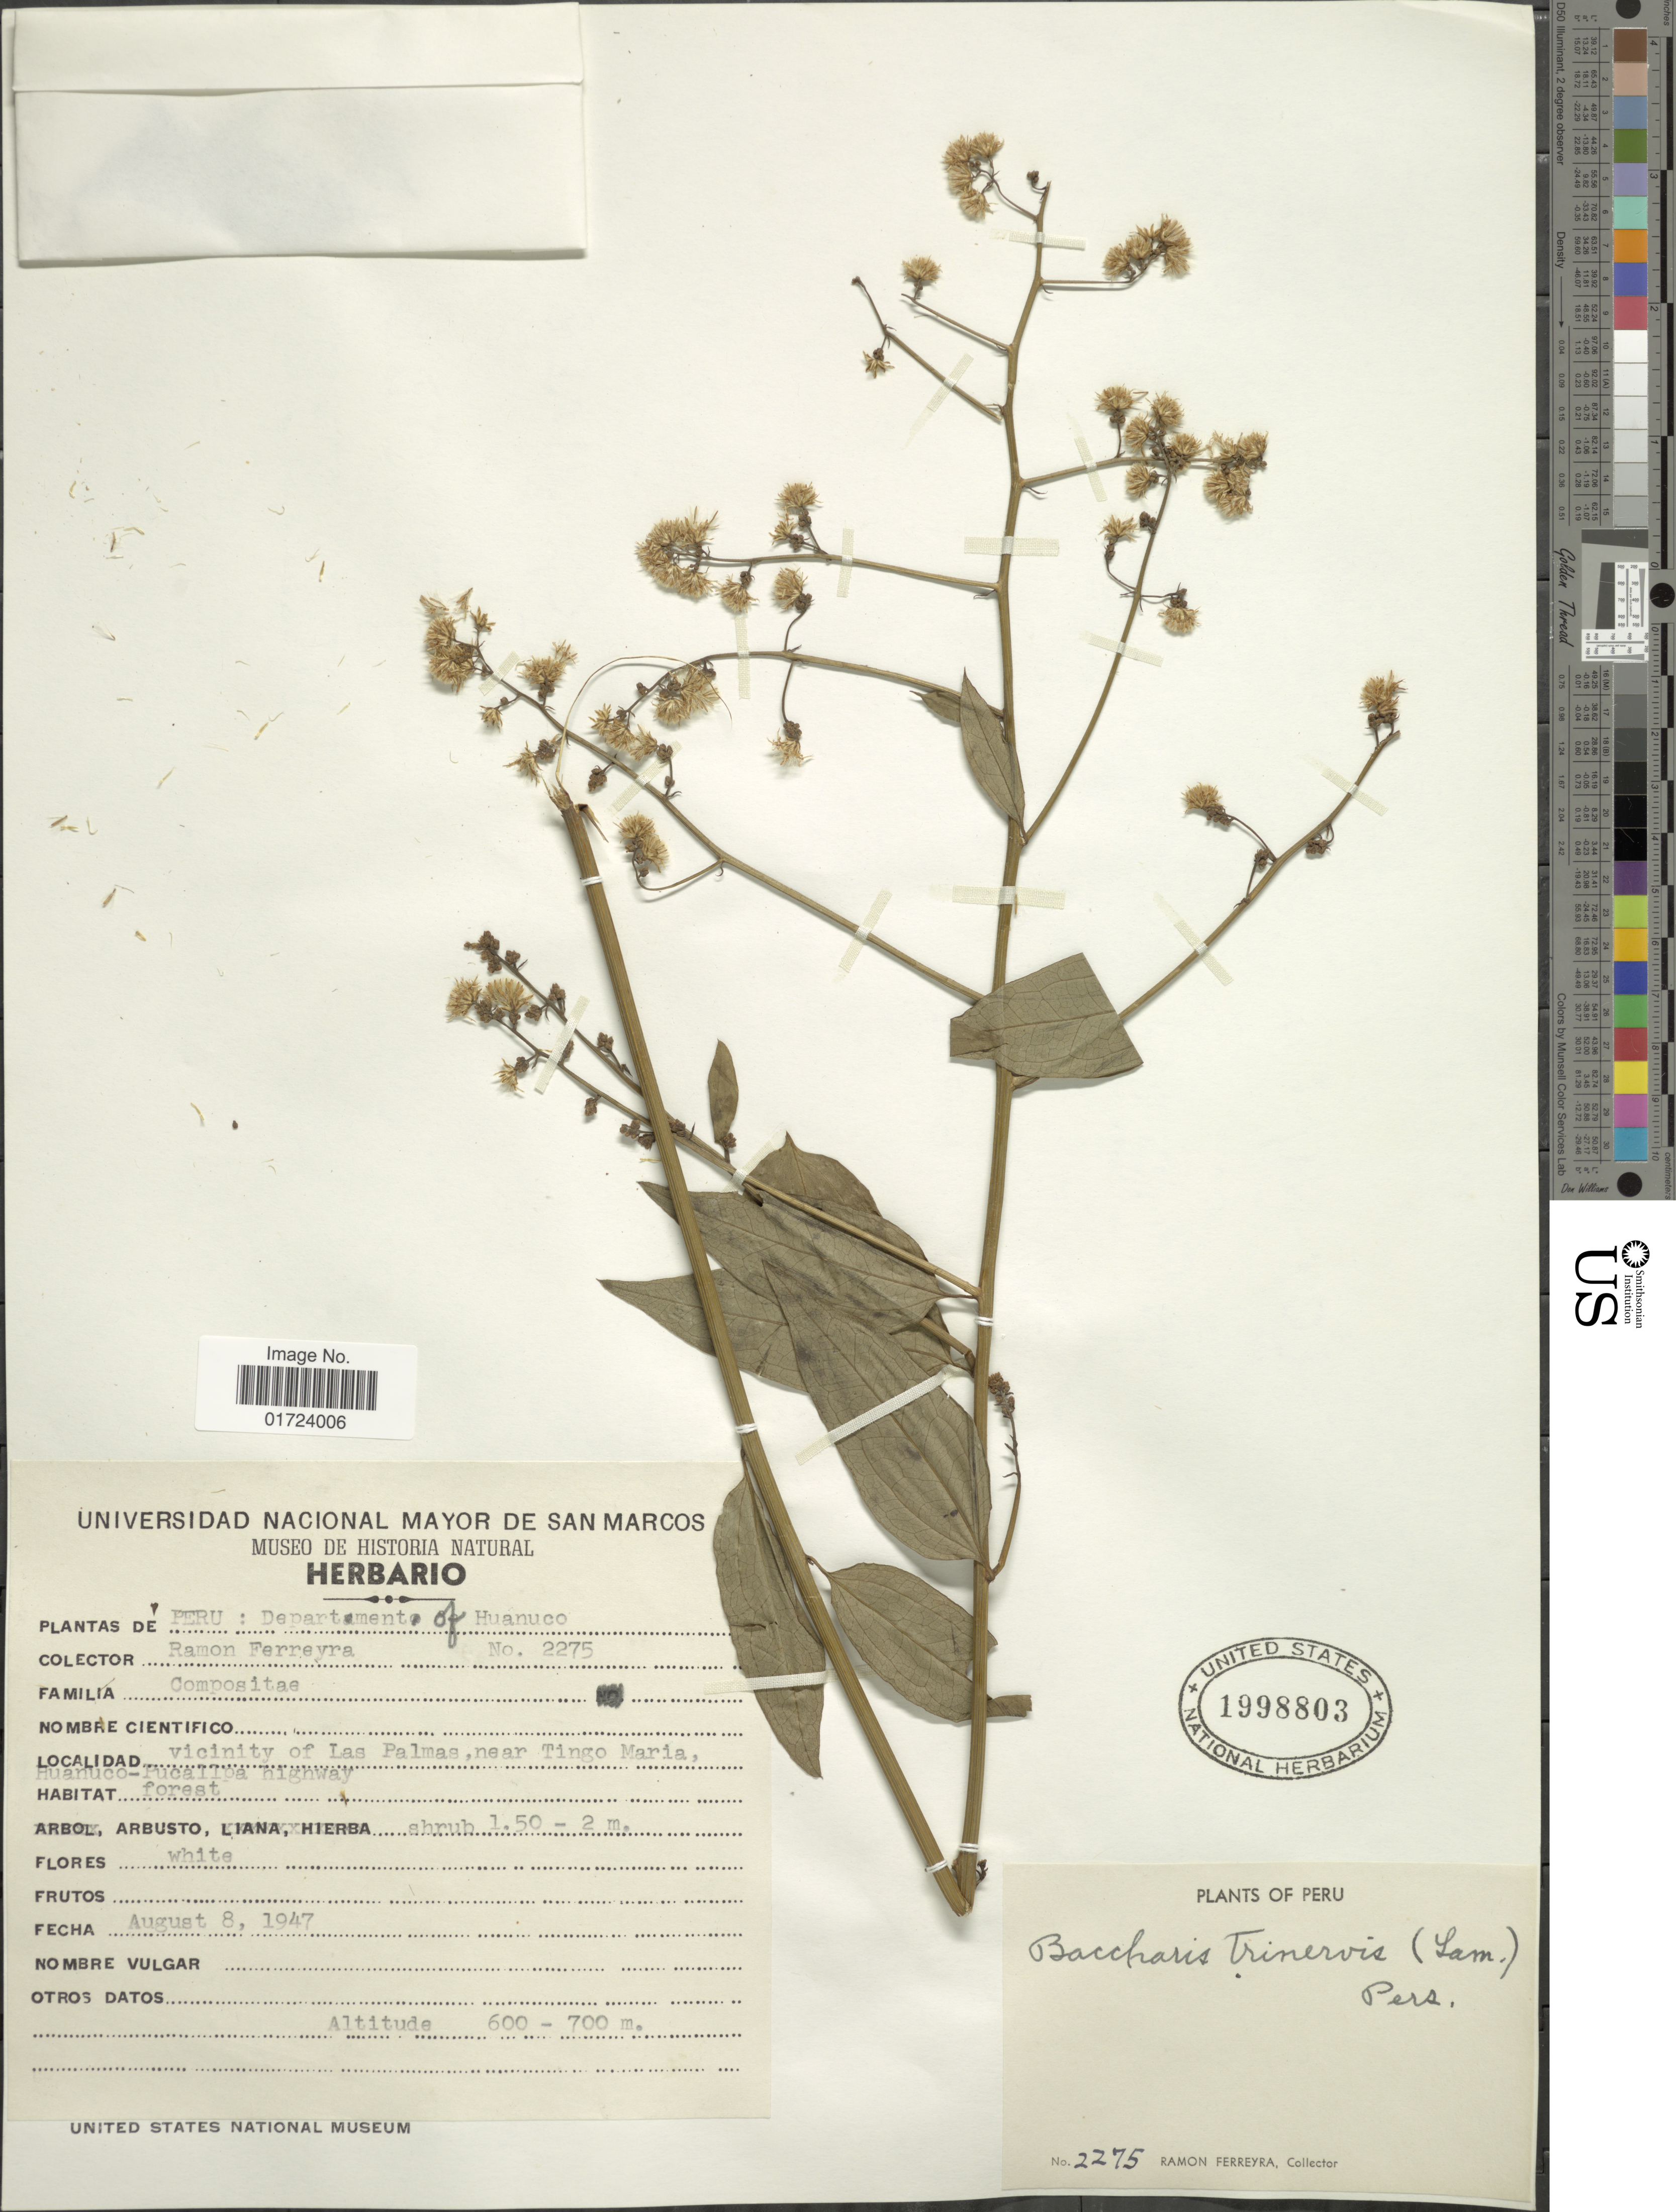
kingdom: Plantae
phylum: Tracheophyta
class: Magnoliopsida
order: Asterales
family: Asteraceae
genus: Baccharis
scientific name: Baccharis trinervis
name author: (Lam.) Pers.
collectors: R. A. Ferreyra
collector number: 2275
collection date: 1947-08-08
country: Peru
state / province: Huánuco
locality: Peru: Departamento of Huanuco. Vicinity of Las Palmas, near Tingo Maria. Huanuco -Pucallpa highway.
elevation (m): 600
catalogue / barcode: US 1998803